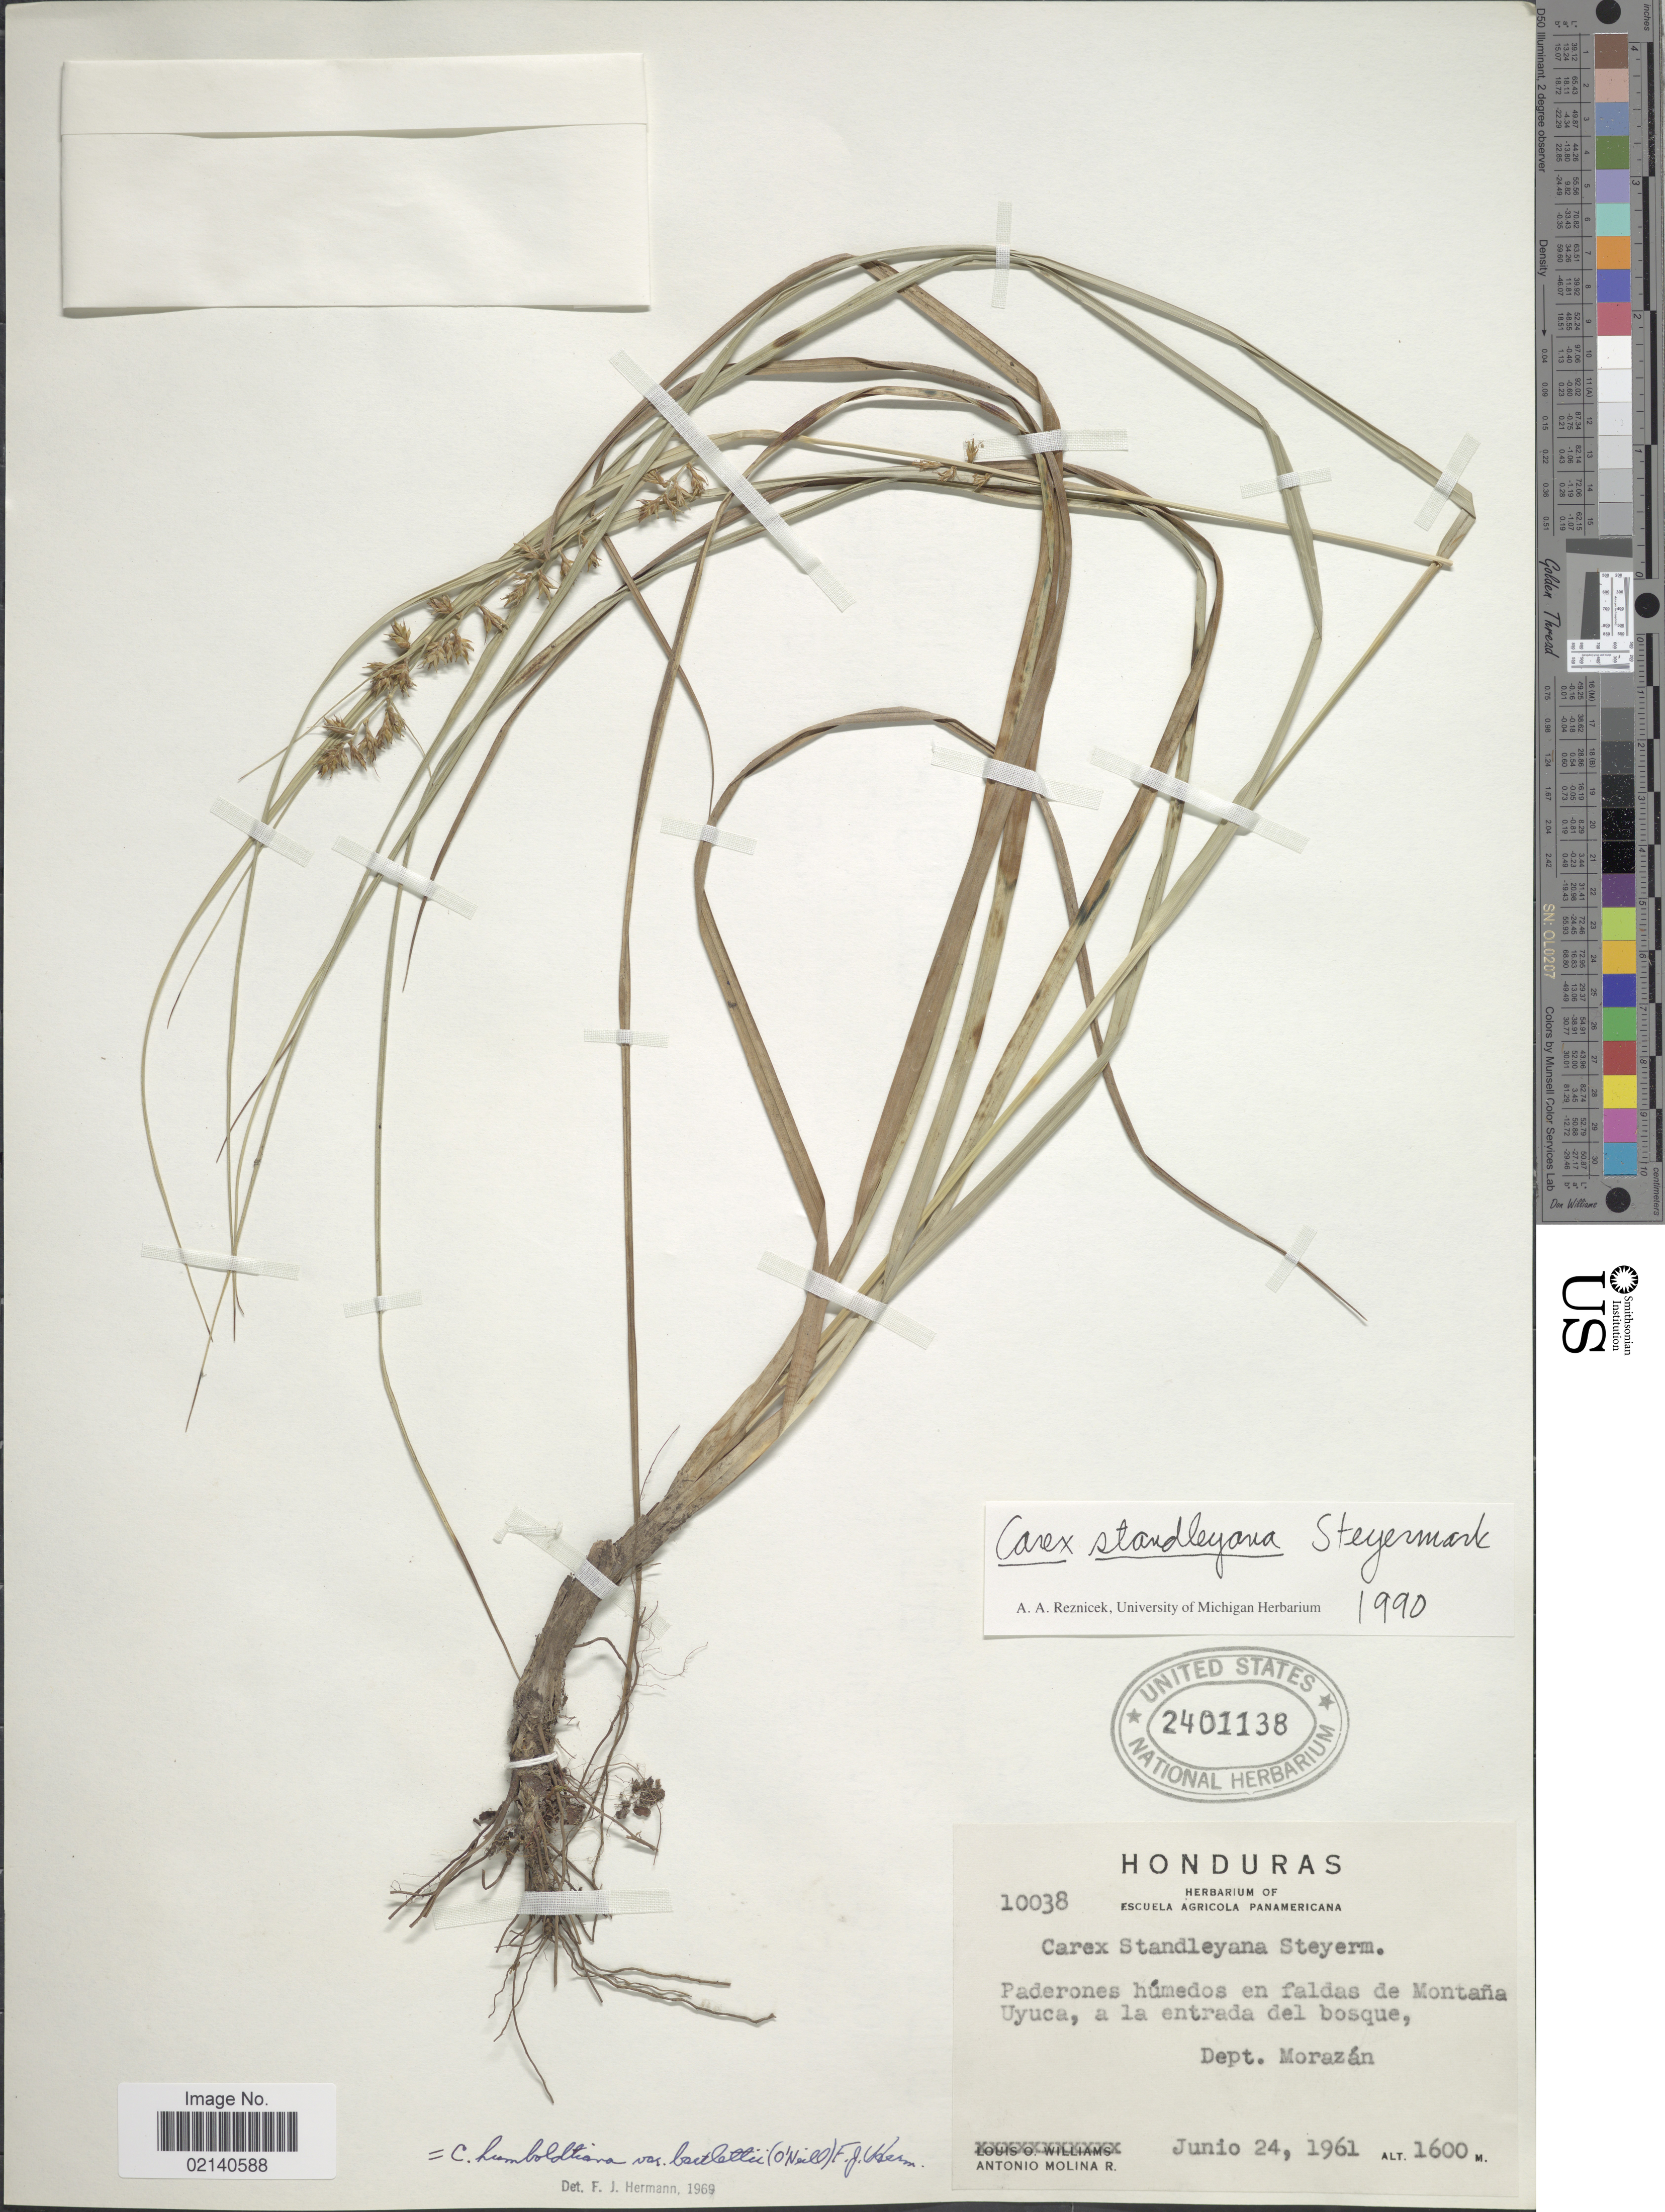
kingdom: Plantae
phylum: Tracheophyta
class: Liliopsida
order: Poales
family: Cyperaceae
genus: Carex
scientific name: Carex standleyana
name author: Steyerm.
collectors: A. Molina R.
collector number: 10038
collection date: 1961-06-24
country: Honduras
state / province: Fco. Morazán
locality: Paderones humedos en faldas de Montana Uyuca, a la entrada del bosque. Dept. Morazan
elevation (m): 1600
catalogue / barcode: US 2401138